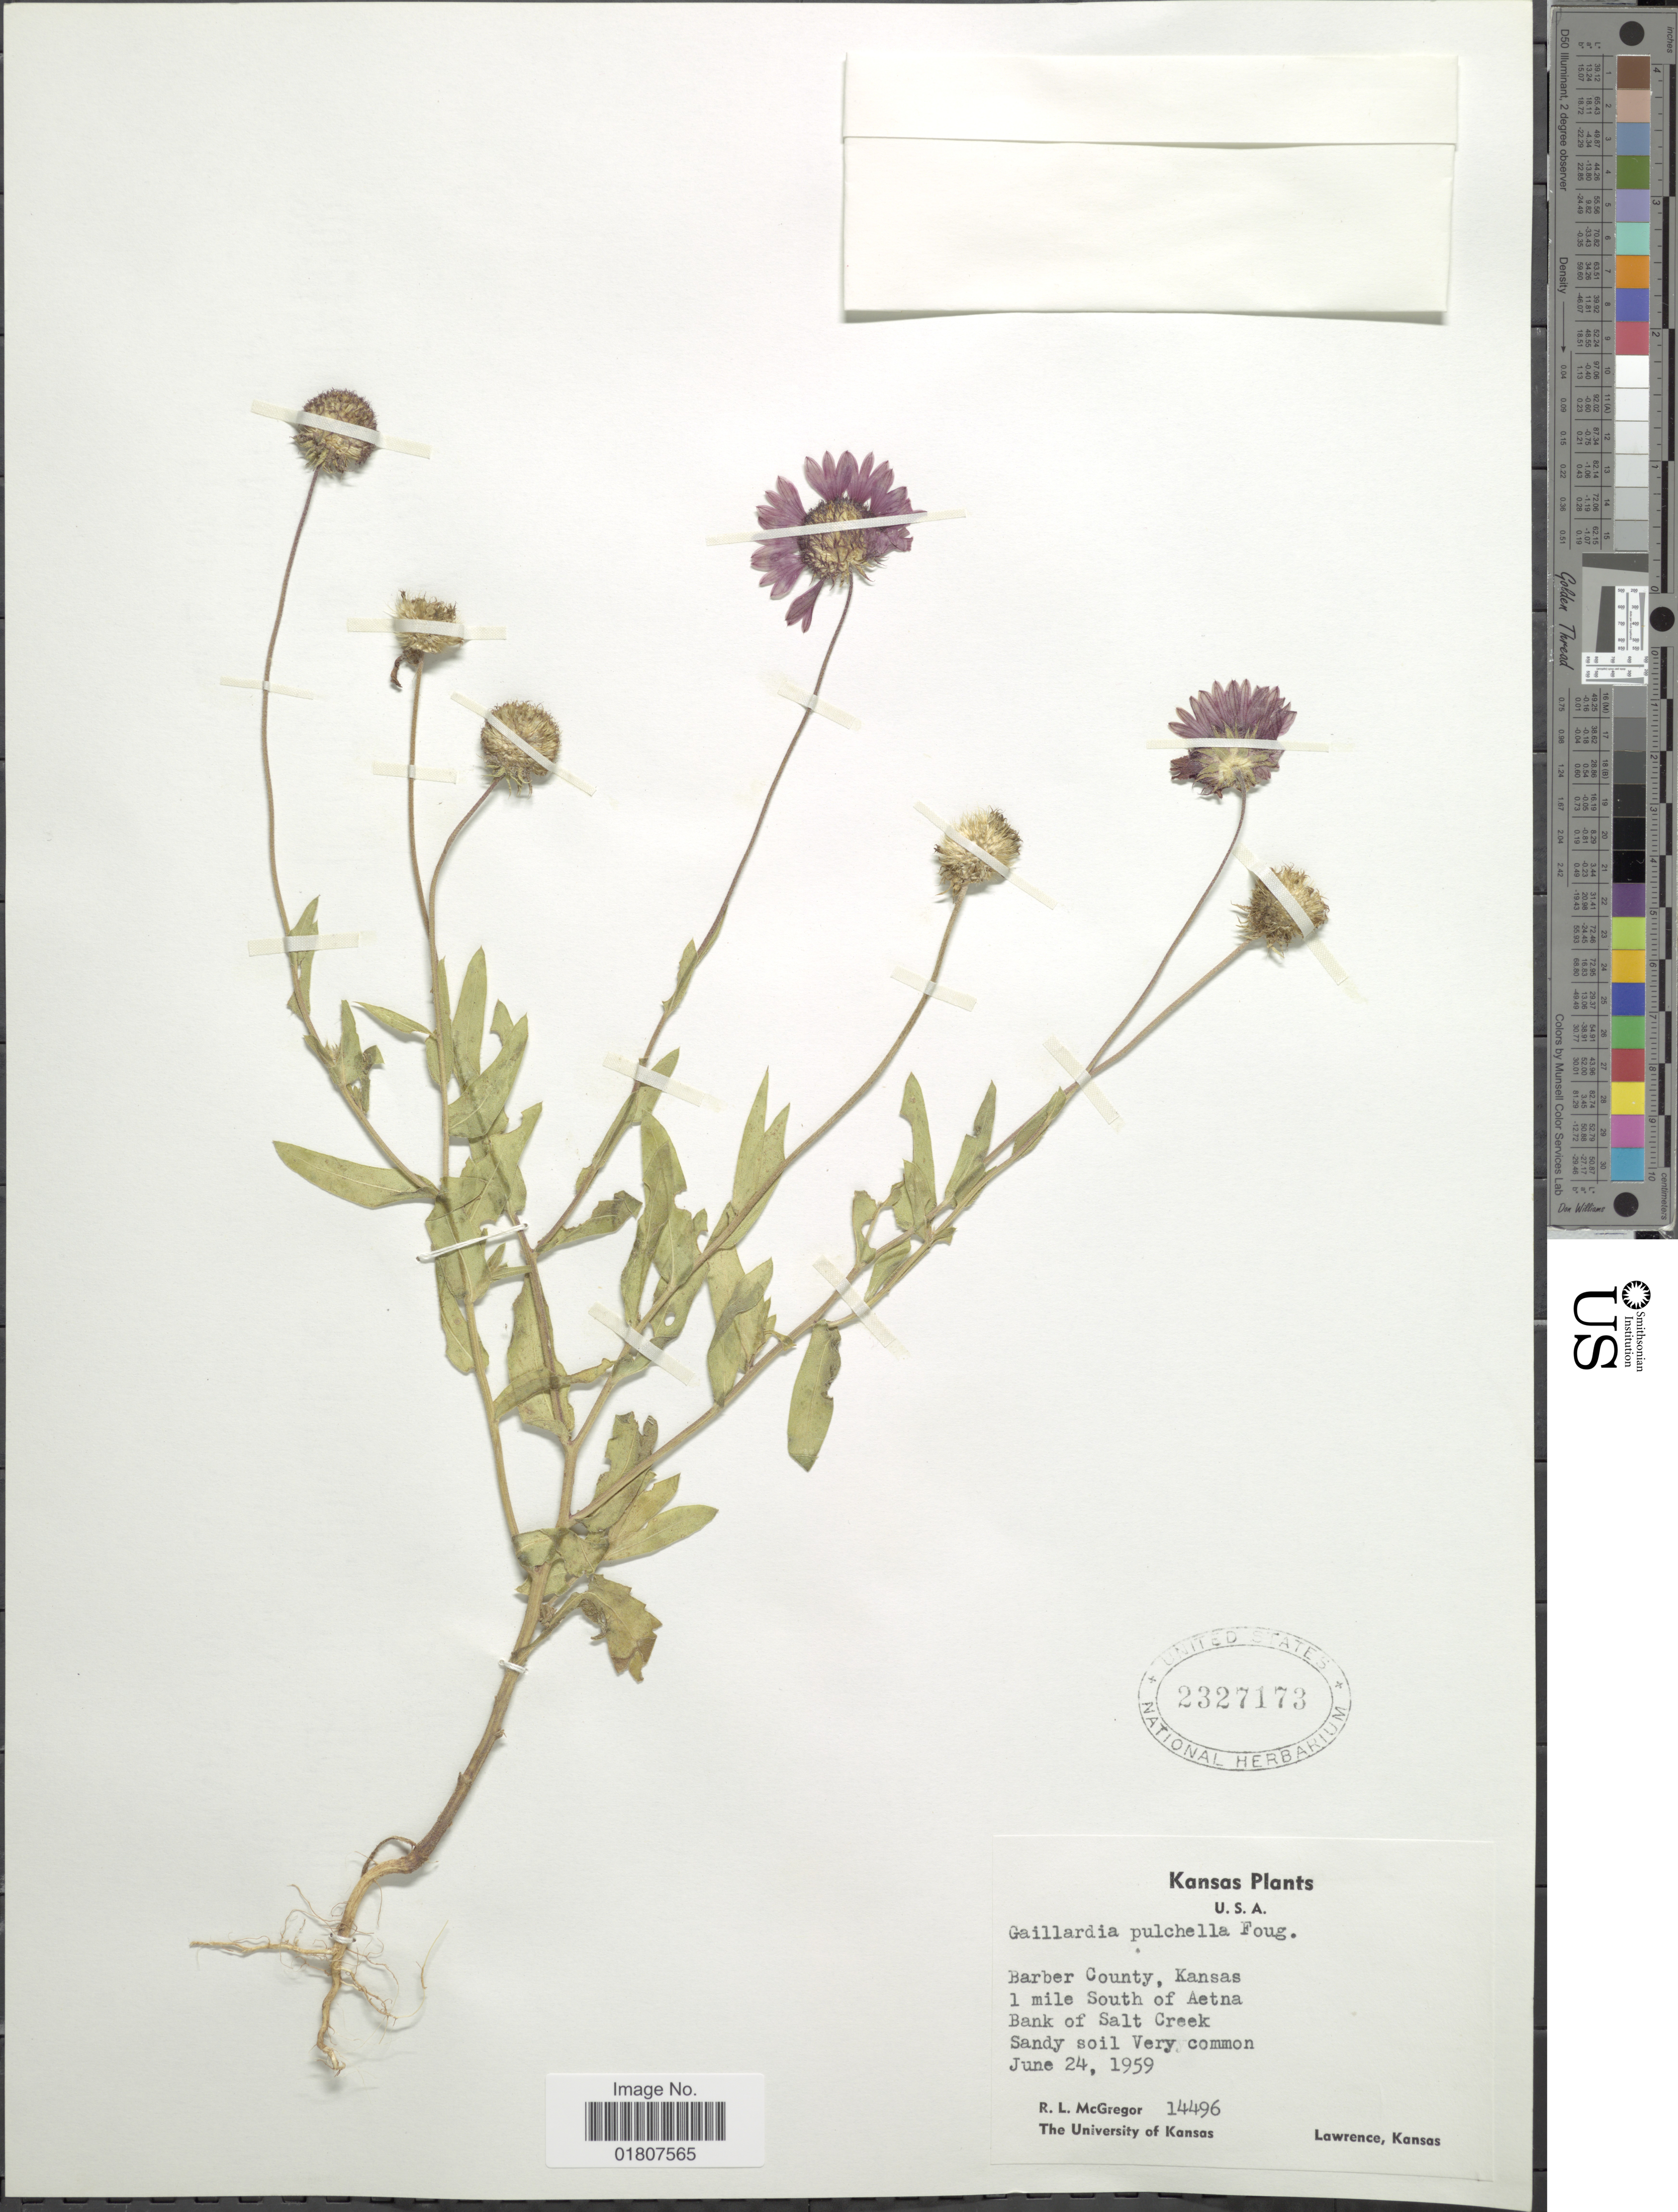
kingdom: Plantae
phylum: Tracheophyta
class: Magnoliopsida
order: Asterales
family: Asteraceae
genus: Gaillardia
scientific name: Gaillardia pulchella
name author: Foug.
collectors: R. McGregor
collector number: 14496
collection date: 1959-06-24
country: United States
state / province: Kansas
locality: Barber County, Kansas. 1 mile South of Aetna. Bank of Salt Creek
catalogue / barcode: US 2327173